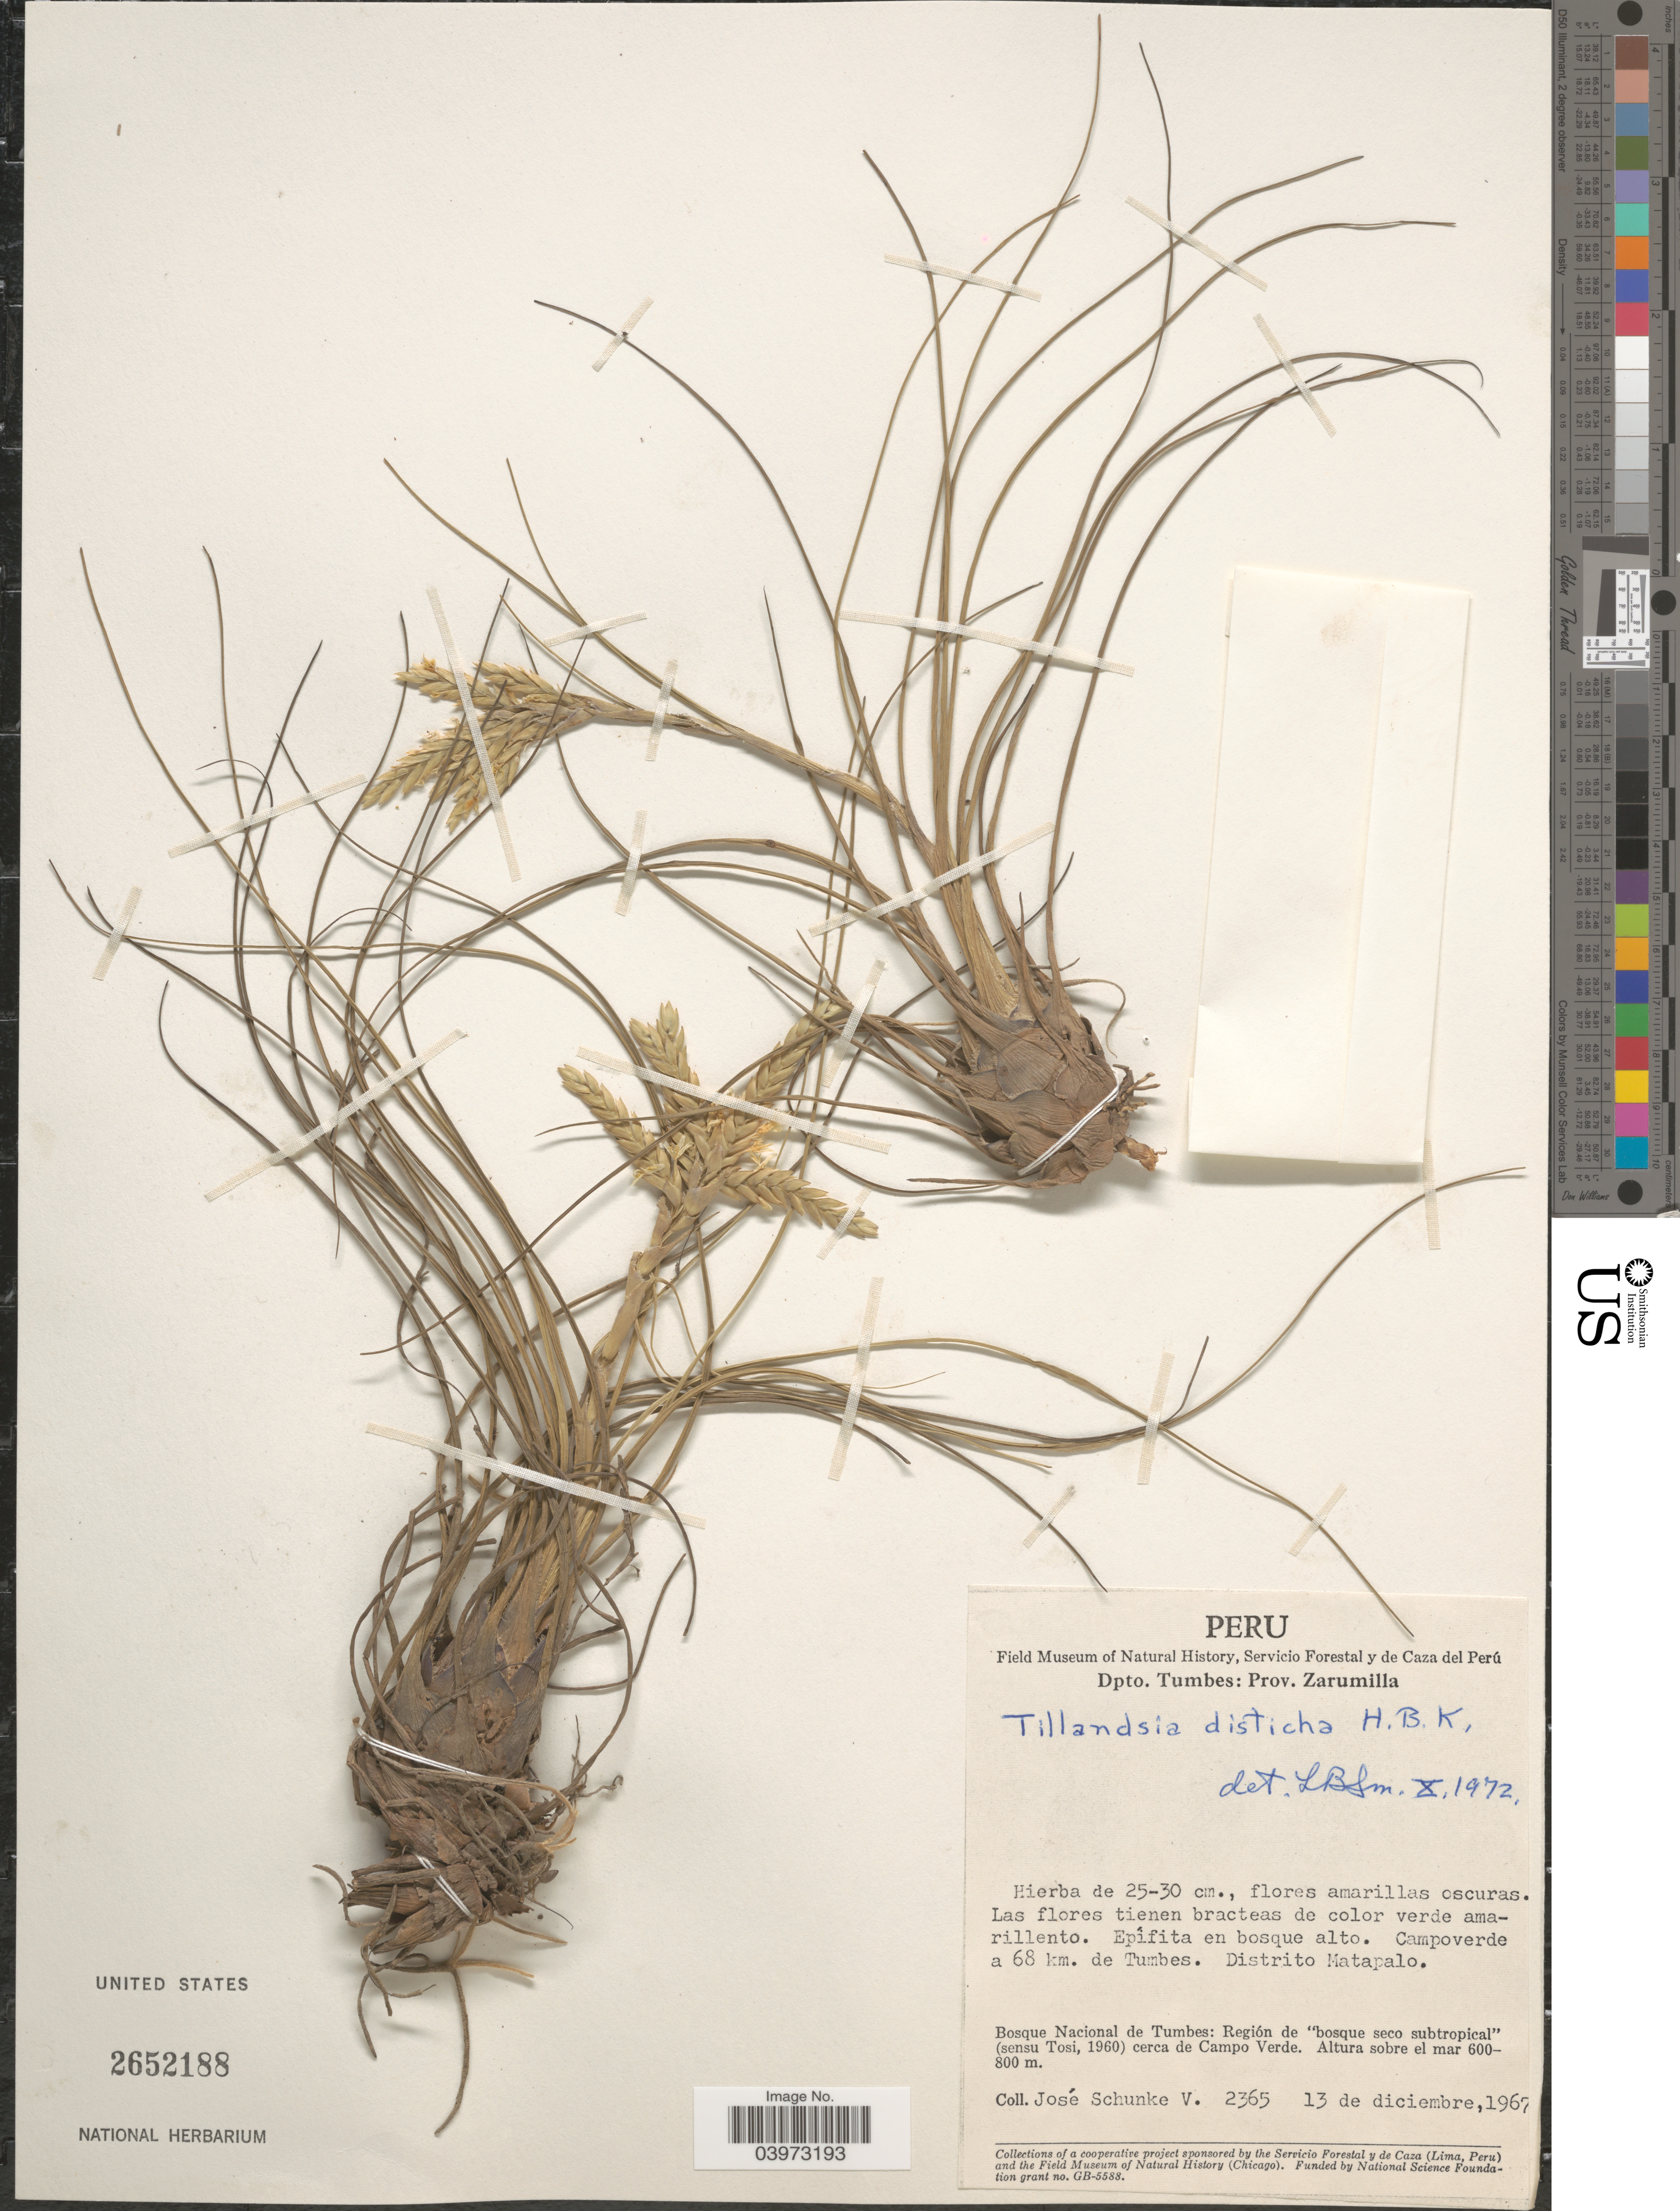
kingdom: Plantae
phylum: Tracheophyta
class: Liliopsida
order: Poales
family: Bromeliaceae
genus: Tillandsia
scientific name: Tillandsia disticha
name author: Kunth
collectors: J. Schunke Vigo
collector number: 2365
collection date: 1967-12-13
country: Peru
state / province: Tumbes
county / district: Zarumilla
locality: Dpto. Tumbes: Prov. Zarumilla. Campoverde a 68 km. de Tumbes. Distrito Matapalo. Bosque Nacional de Tumbes: Región de "bosque seco subtropical" (sensu Tosi, 1960) cerca de Campo Verde.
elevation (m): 600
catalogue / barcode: US 2652188